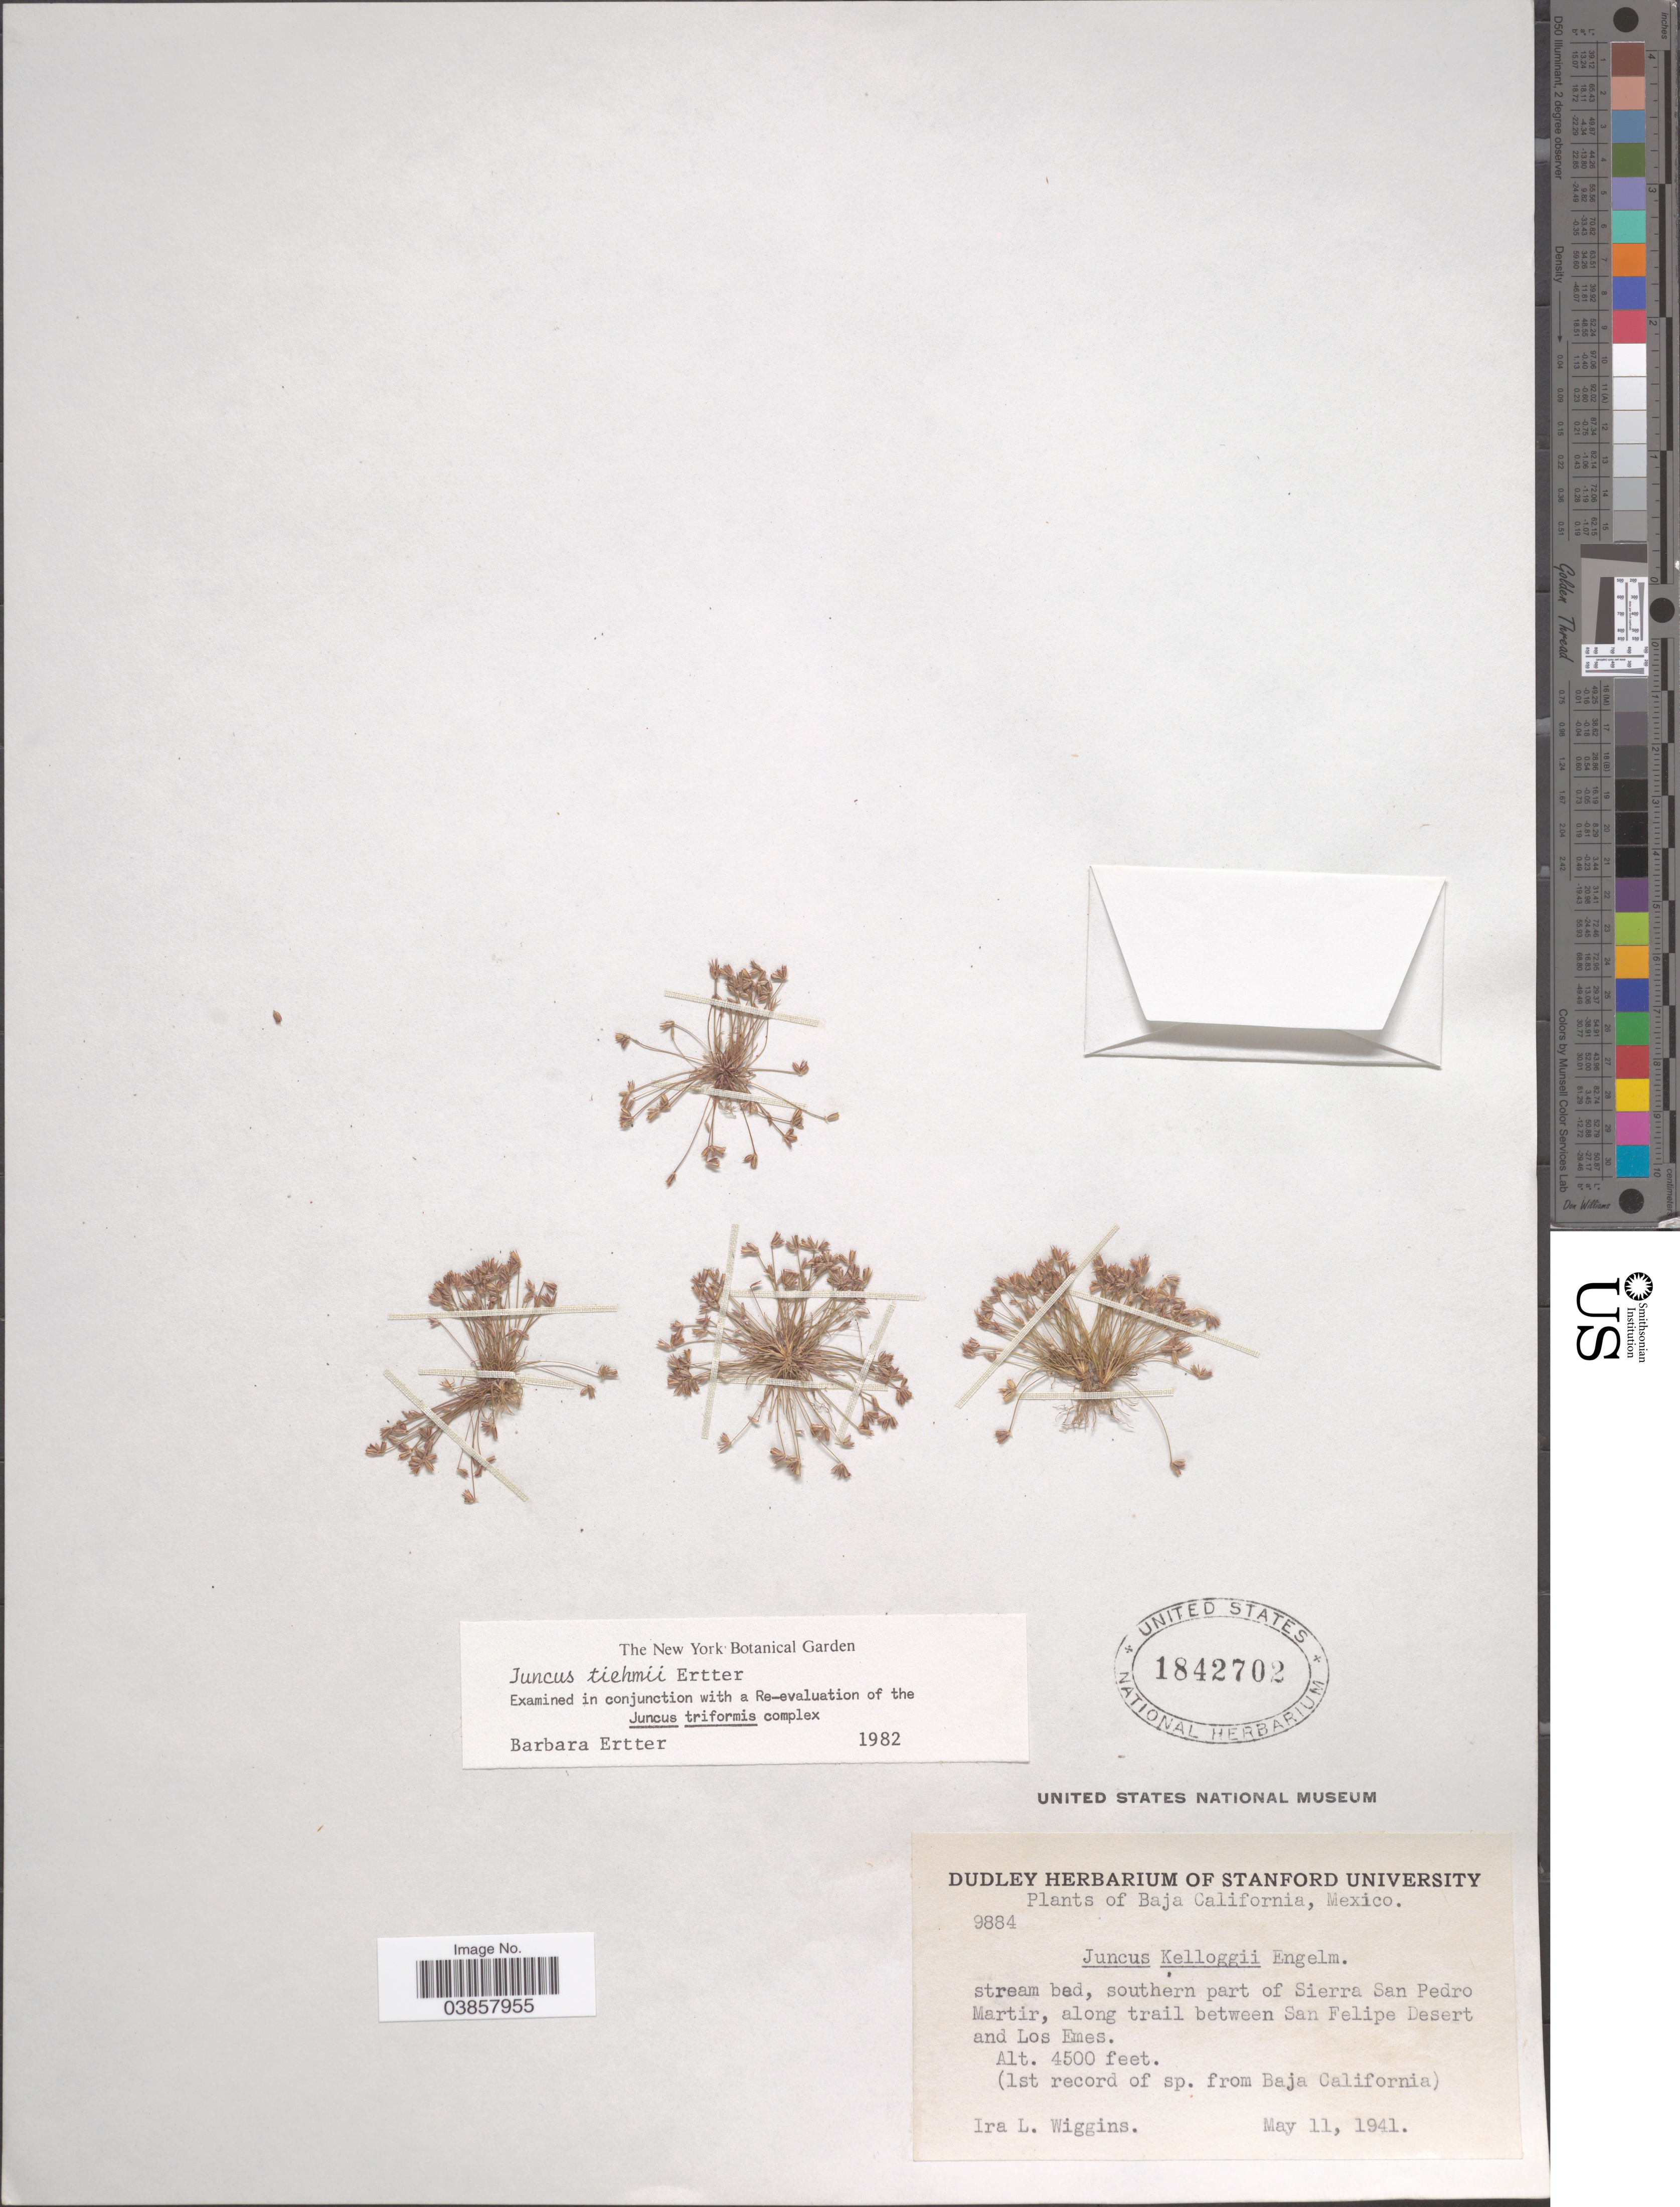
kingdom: Plantae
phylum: Tracheophyta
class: Liliopsida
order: Poales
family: Juncaceae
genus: Juncus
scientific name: Juncus tiehmii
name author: Ertter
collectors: I. L. Wiggins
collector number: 9884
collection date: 1941-05-11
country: Mexico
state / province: Baja California Norte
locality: Southern part of Sierra San Pedro Martir, along trail between San Felipe Deser and Los Emes.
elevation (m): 1372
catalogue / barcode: US 1842702